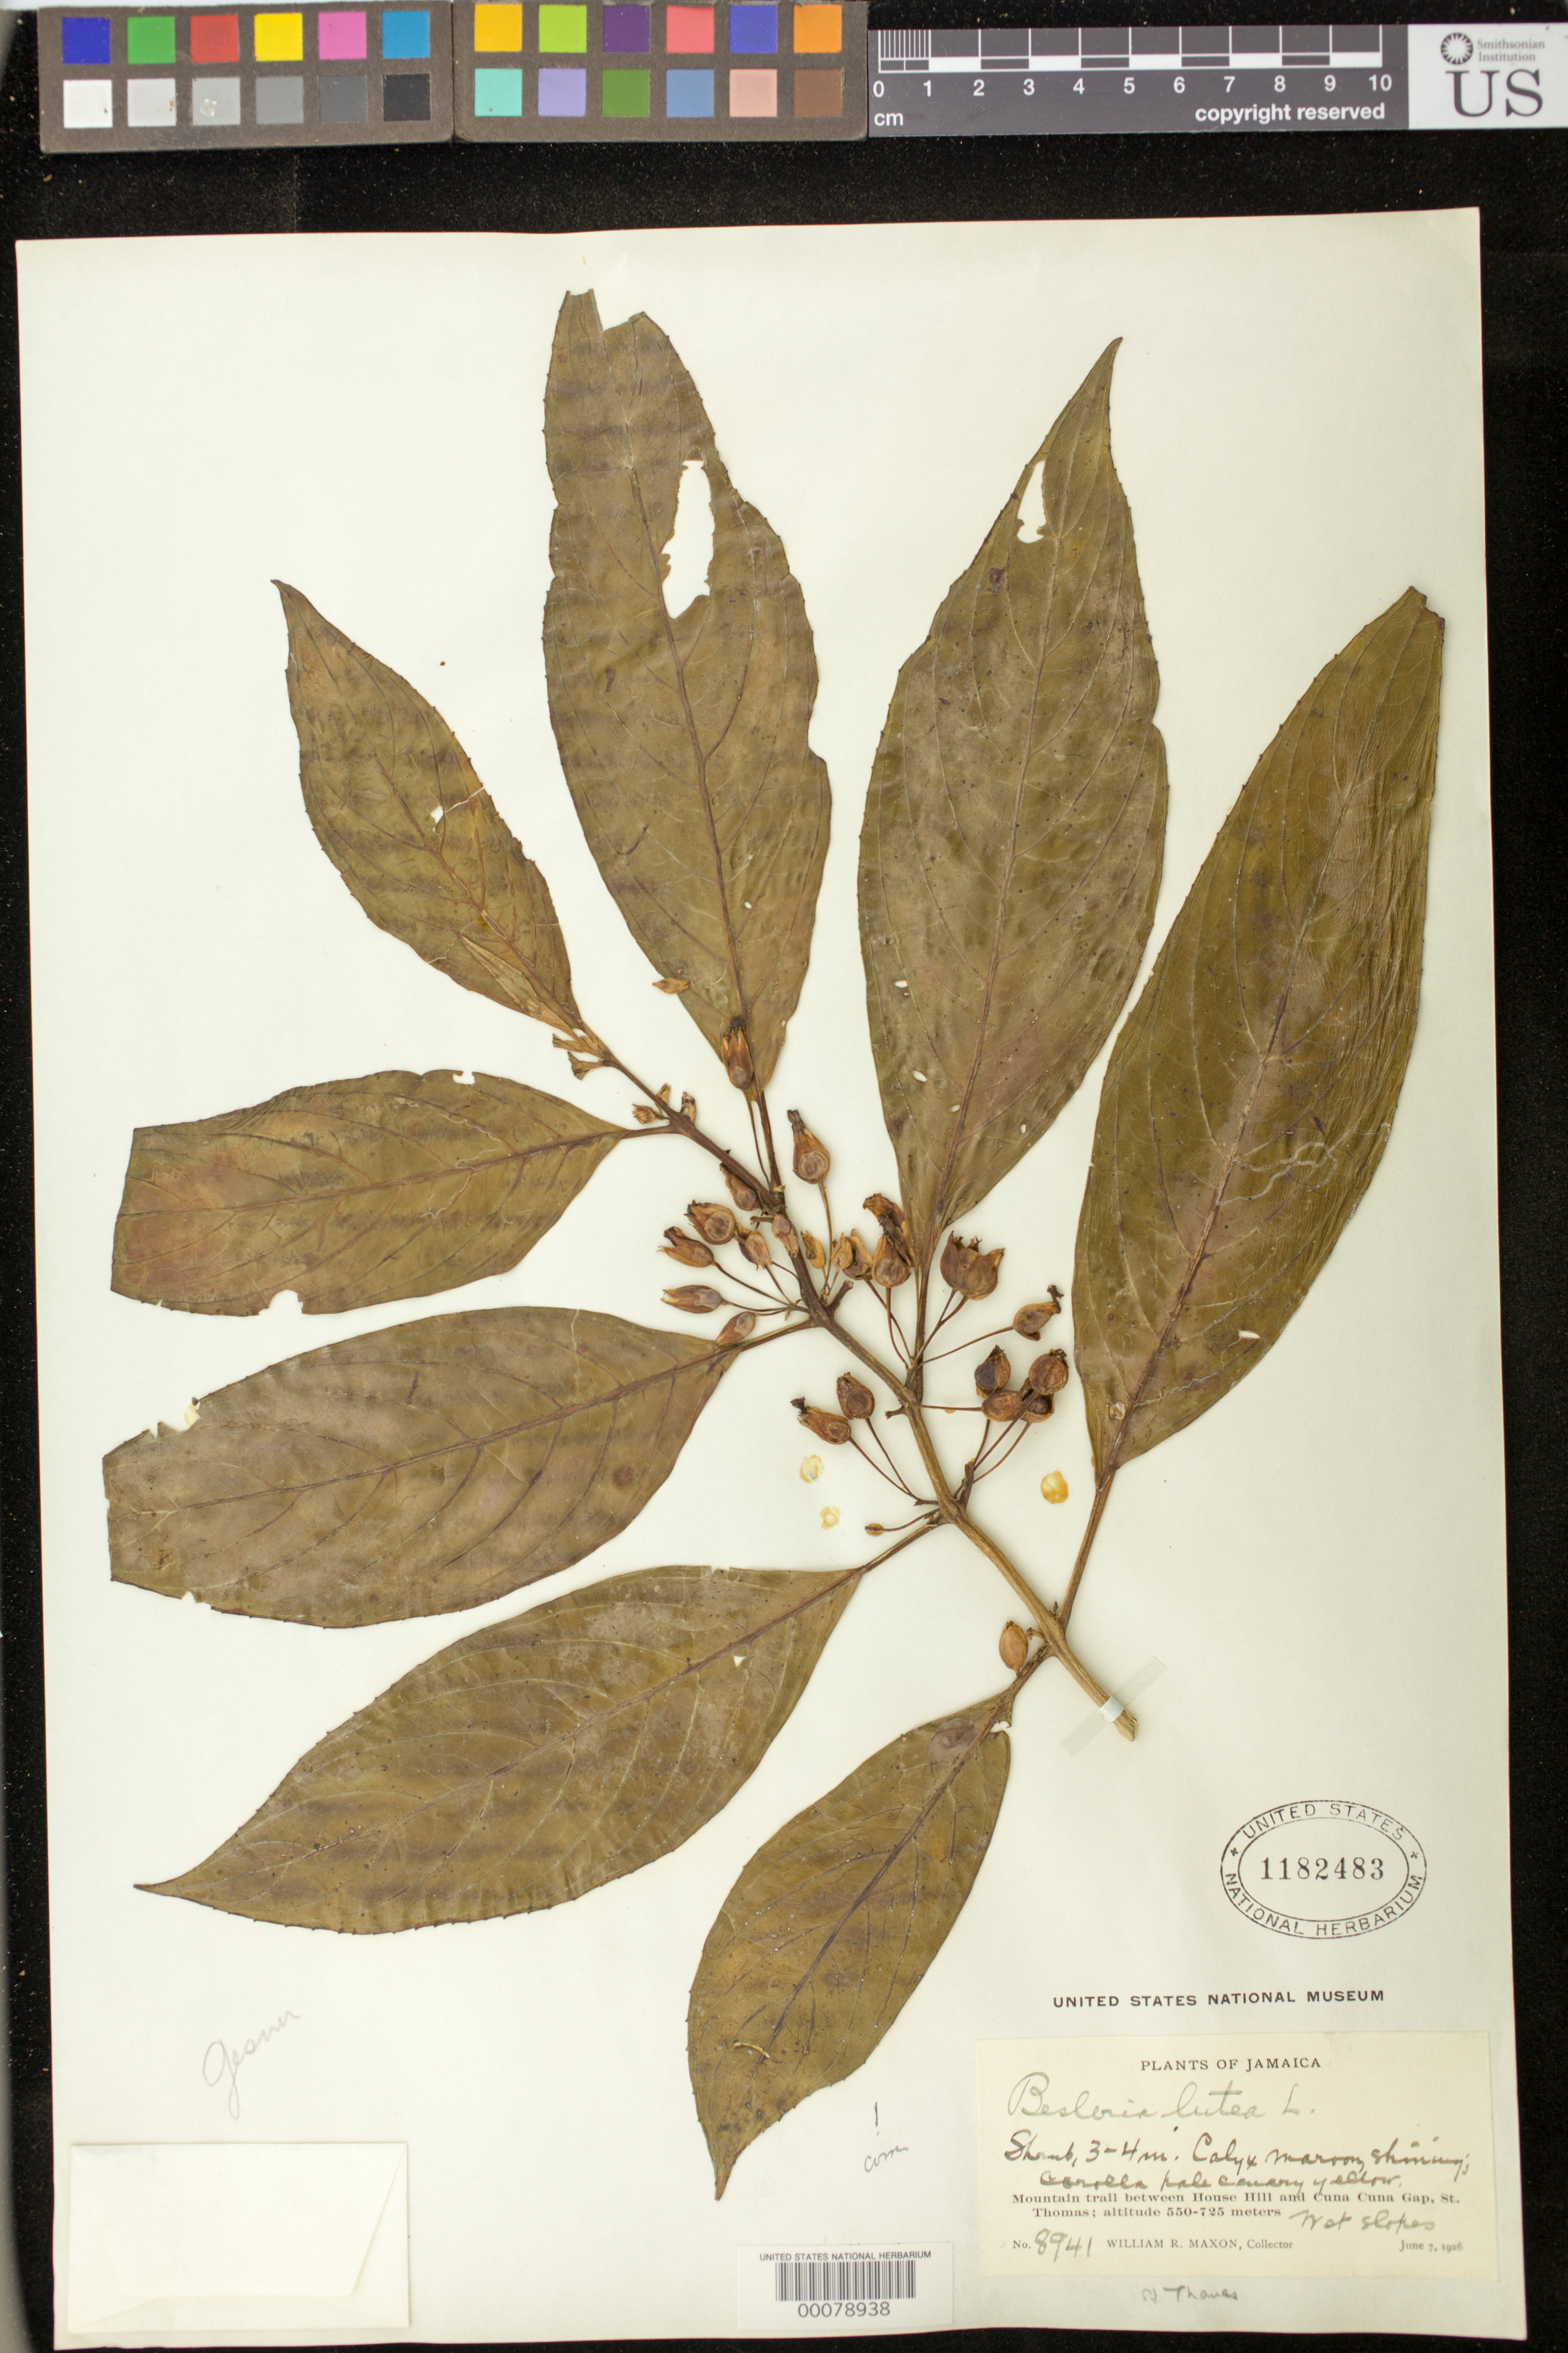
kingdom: Plantae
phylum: Tracheophyta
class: Magnoliopsida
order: Lamiales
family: Gesneriaceae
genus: Besleria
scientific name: Besleria lutea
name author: L.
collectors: W. R. Maxon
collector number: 8941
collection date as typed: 07 Jun 1926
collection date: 1926-06-07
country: Jamaica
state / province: Saint Thomas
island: Jamaica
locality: Mountain trail between house hill and Cuna Cuna gap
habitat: Wet slopes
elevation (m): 550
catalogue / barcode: US 1182483